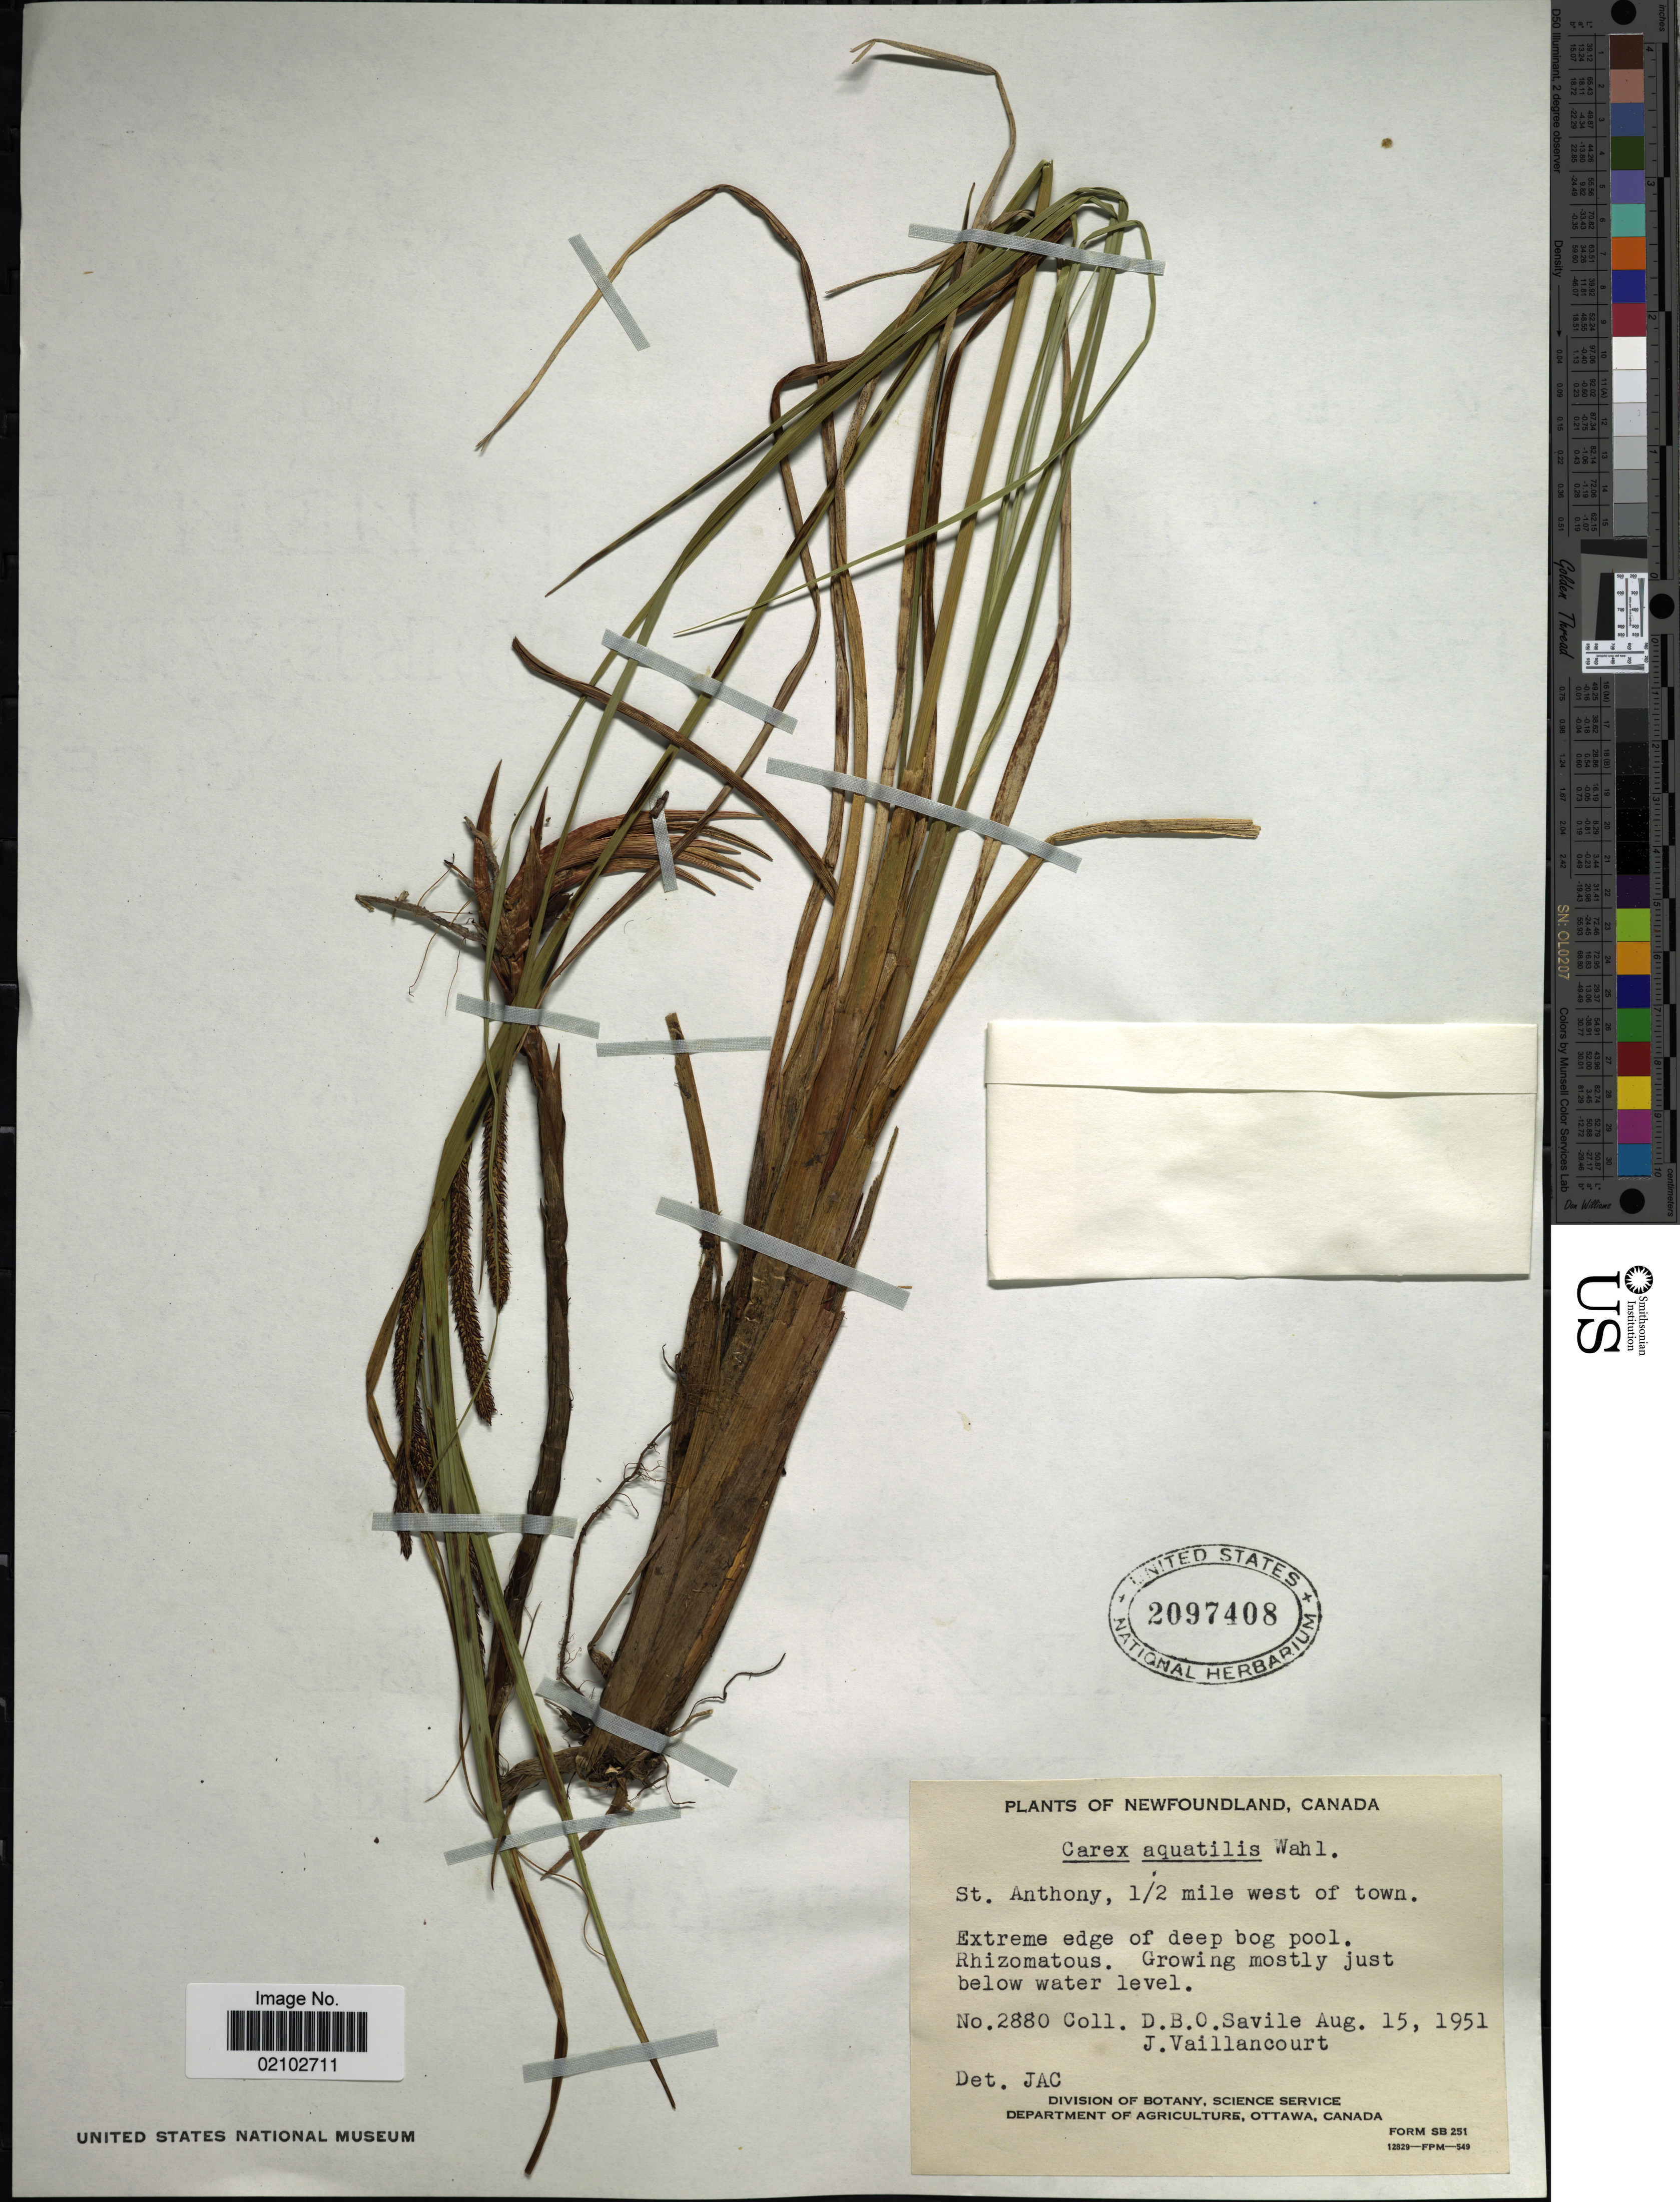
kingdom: Plantae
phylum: Tracheophyta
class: Liliopsida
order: Poales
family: Cyperaceae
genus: Carex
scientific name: Carex aquatilis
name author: Wahlenb.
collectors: D. Savile & J. Vaillancourt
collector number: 2880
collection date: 1951-08-15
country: Canada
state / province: Newfoundland and Labrador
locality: Extreme edge of deep bog pool.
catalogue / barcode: US 2097408